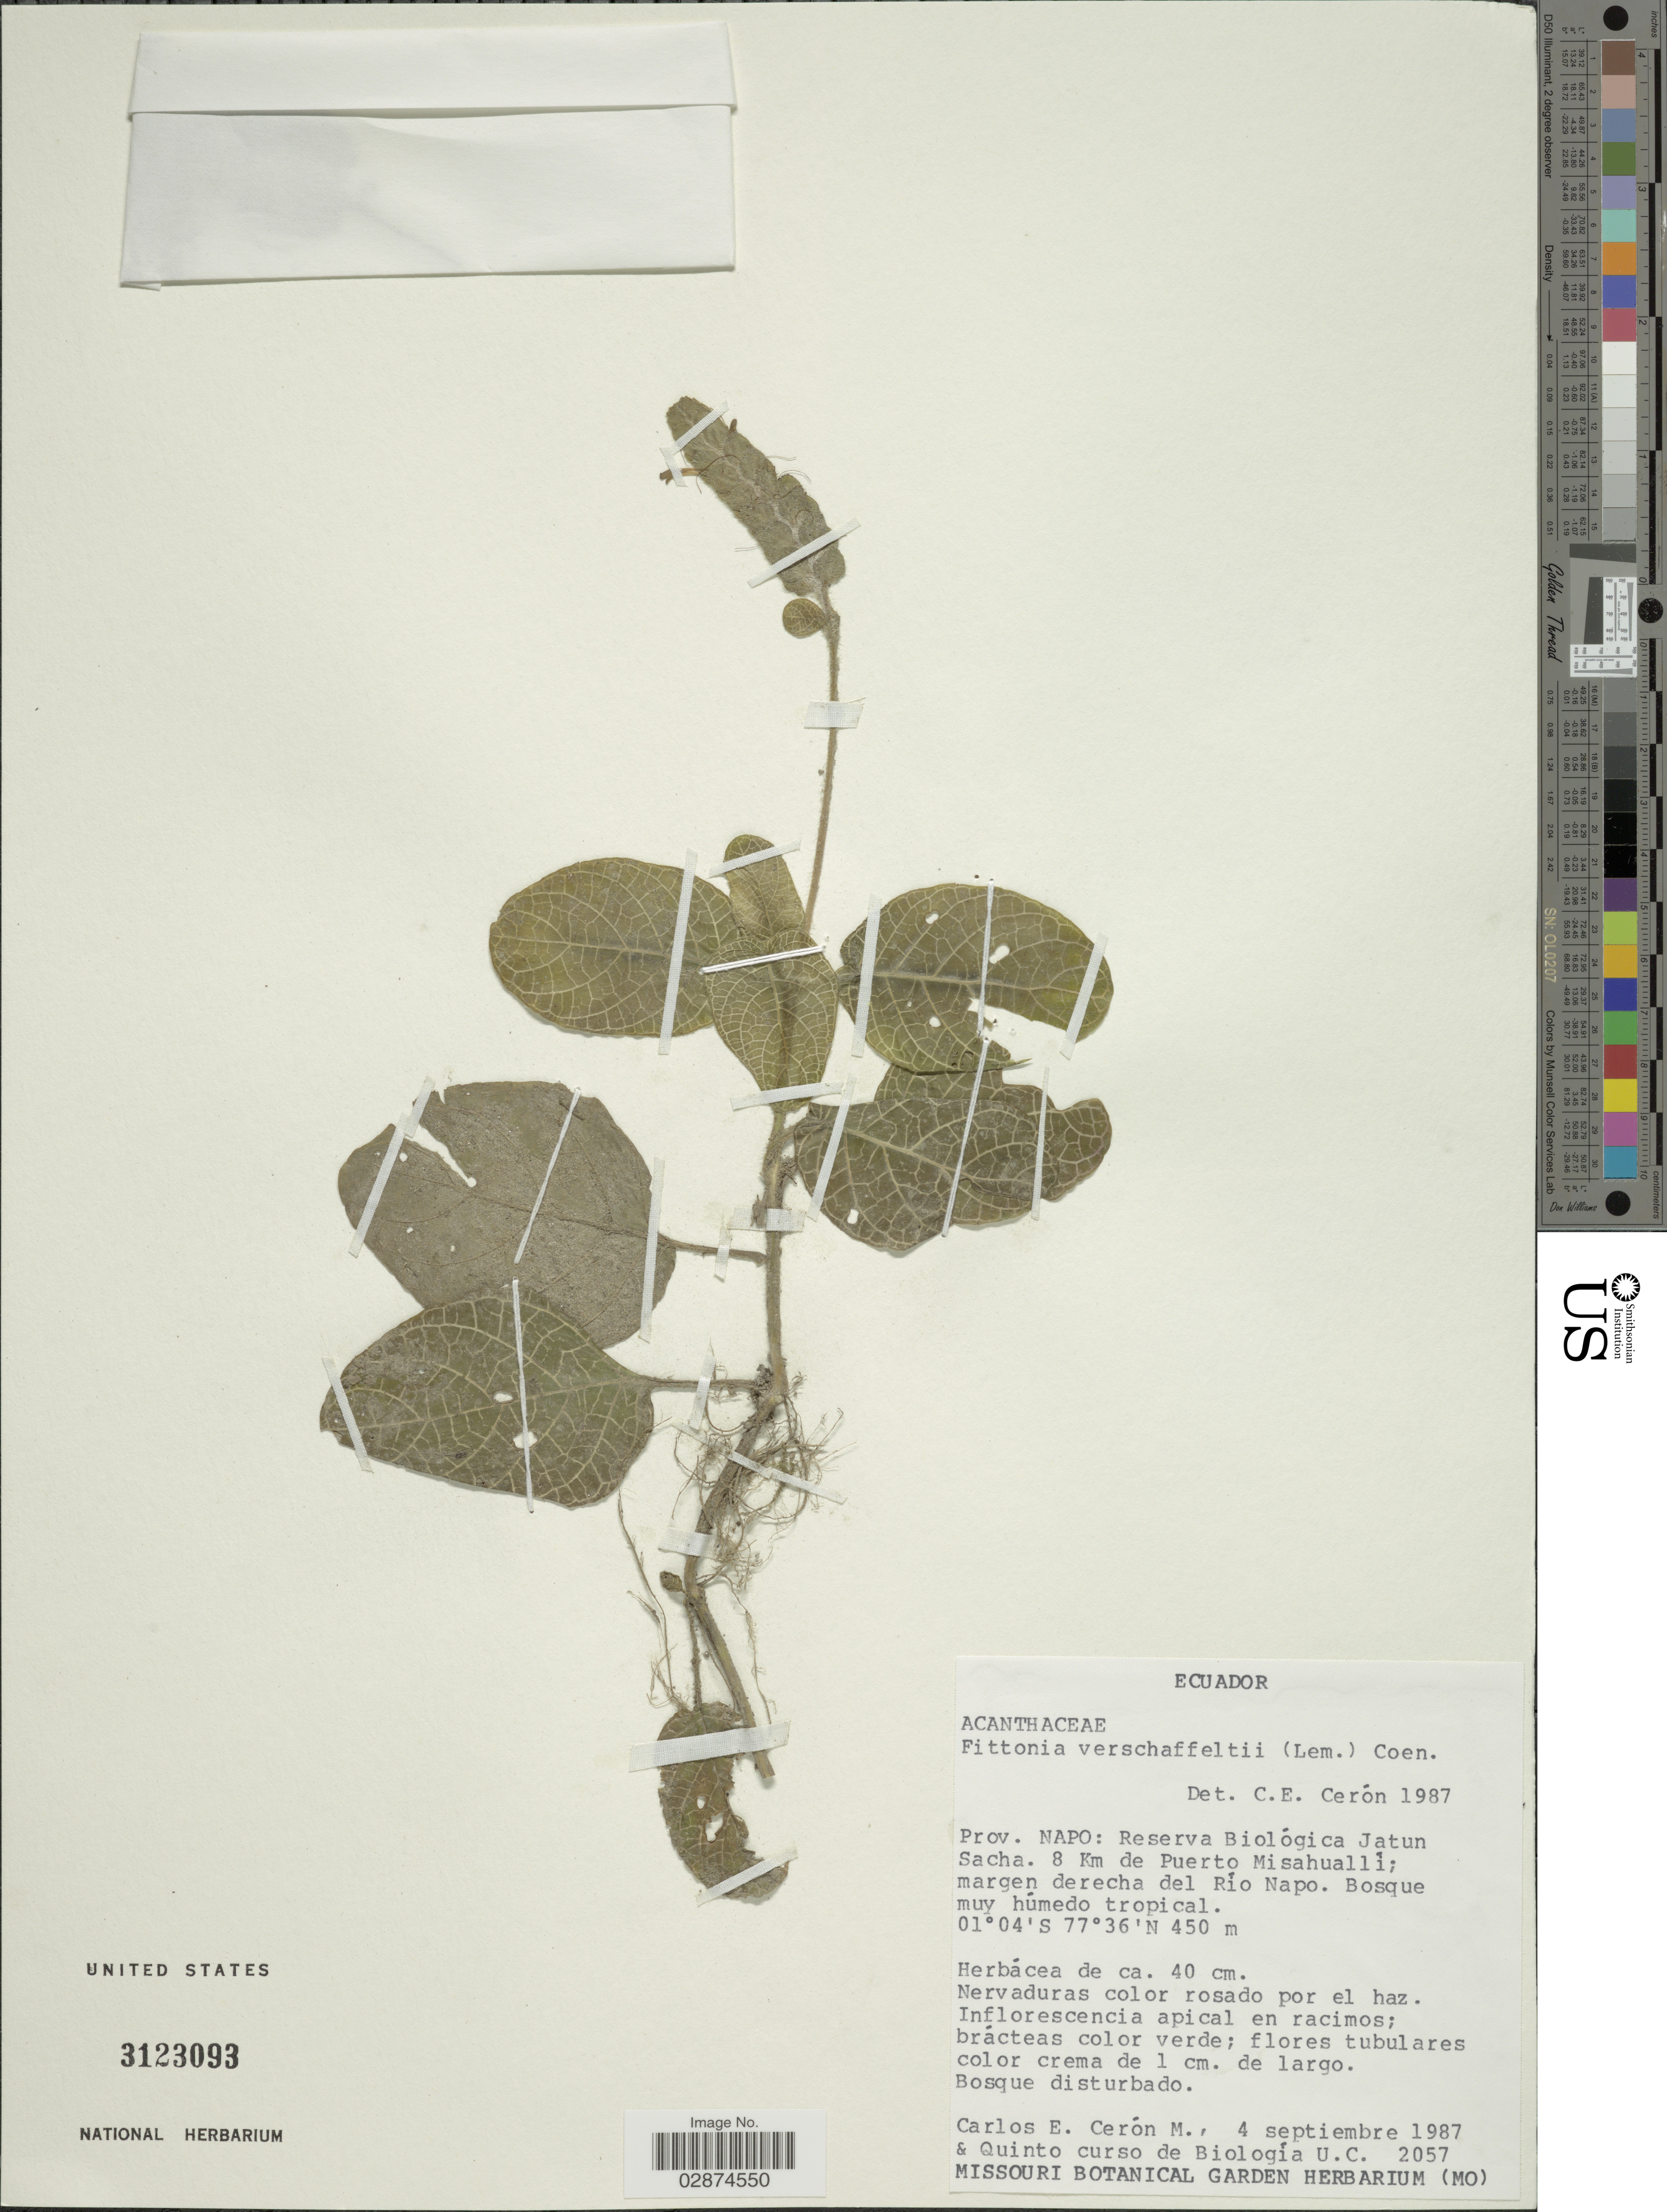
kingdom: Plantae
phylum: Tracheophyta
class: Magnoliopsida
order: Lamiales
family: Acanthaceae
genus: Fittonia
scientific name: Fittonia albivenis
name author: (Lindl. ex Veitch) Brummitt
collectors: C. E. Cerón M. & Quinto curso de Biologia U. C.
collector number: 2057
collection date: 1987-09-04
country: Ecuador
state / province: Napo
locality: Reserva Biológica Jatun Sacha. 8 Km de Puerto Misahualli; margen derecha del Rio Napo.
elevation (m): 450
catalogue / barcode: US 3123093